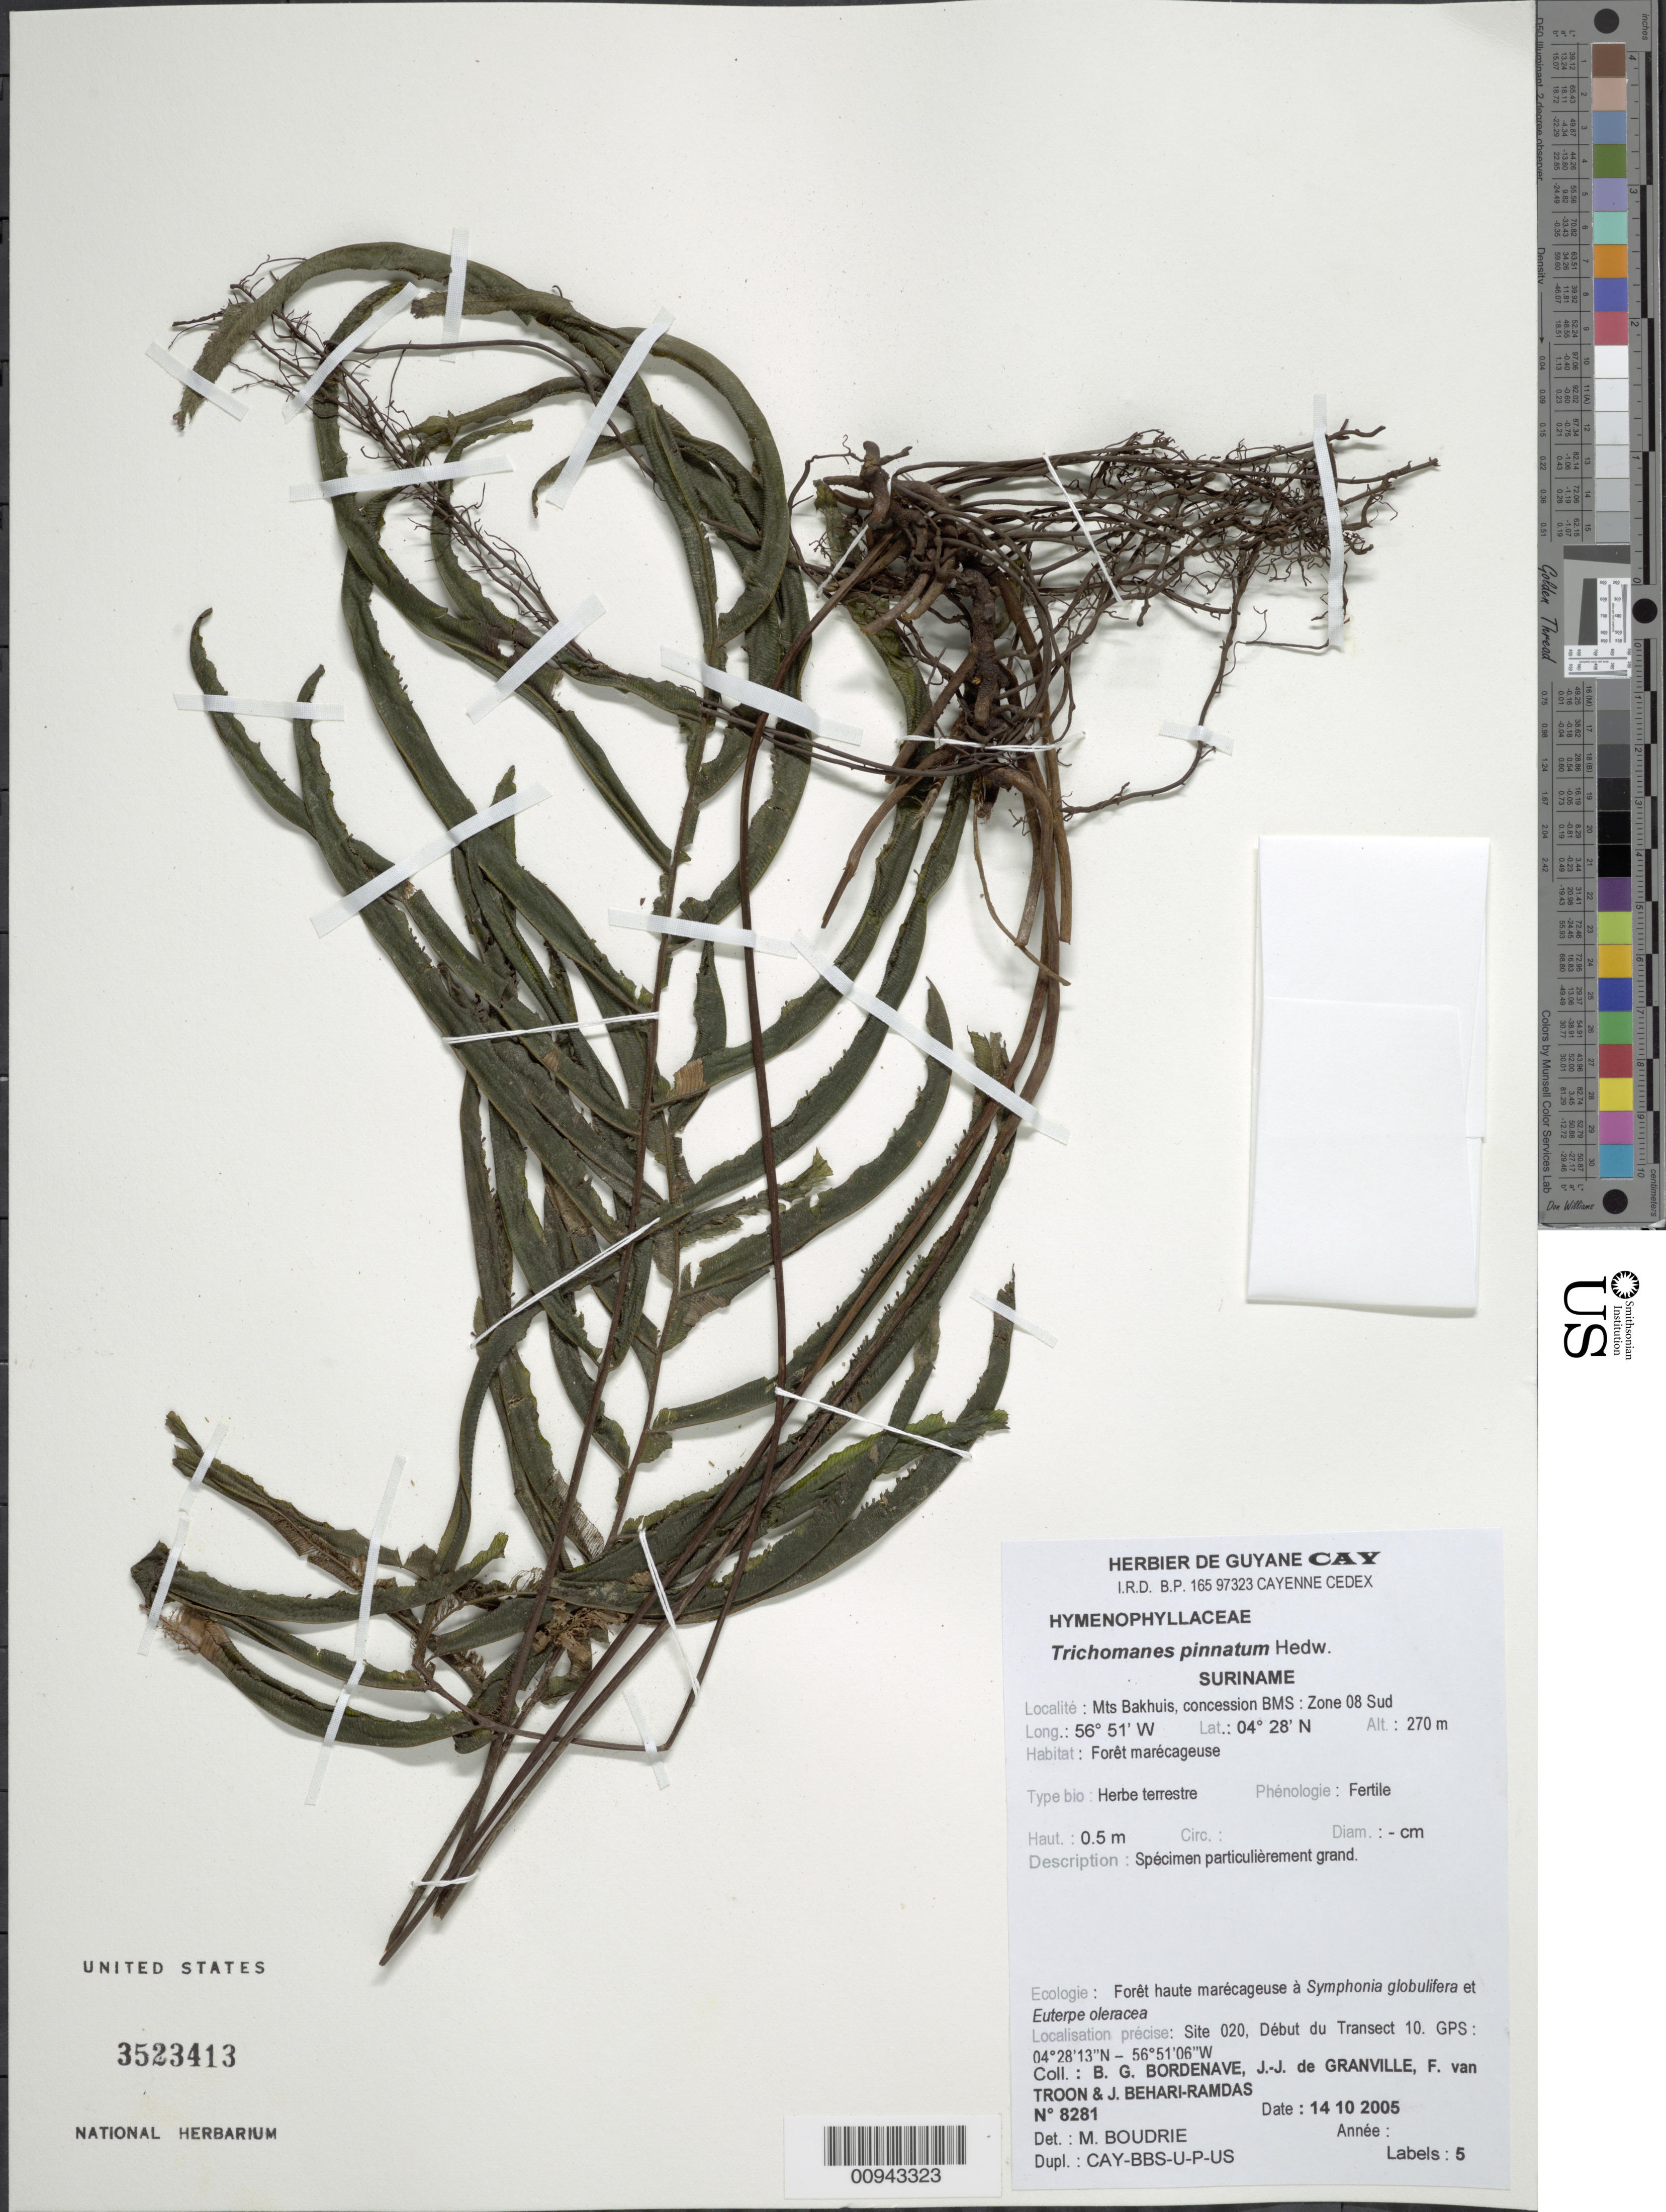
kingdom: Plantae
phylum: Tracheophyta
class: Polypodiopsida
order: Hymenophyllales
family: Hymenophyllaceae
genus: Trichomanes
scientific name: Trichomanes pinnatum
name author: Hedw.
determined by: Boudrie, M.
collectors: B. Bordenave, J.-J. de Granville, F. Van Troon & J. Behari-Ramdas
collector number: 8281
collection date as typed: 14-Oct-05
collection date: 2005-10-14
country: Suriname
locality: Mts Bakhuis, concession BMS: Zone 8 Sud, Site 20, Début du Transect 10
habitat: Foret haut marecageuse a Symphonia globulifera et Euterpe oleracea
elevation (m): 270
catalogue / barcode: US 3523413